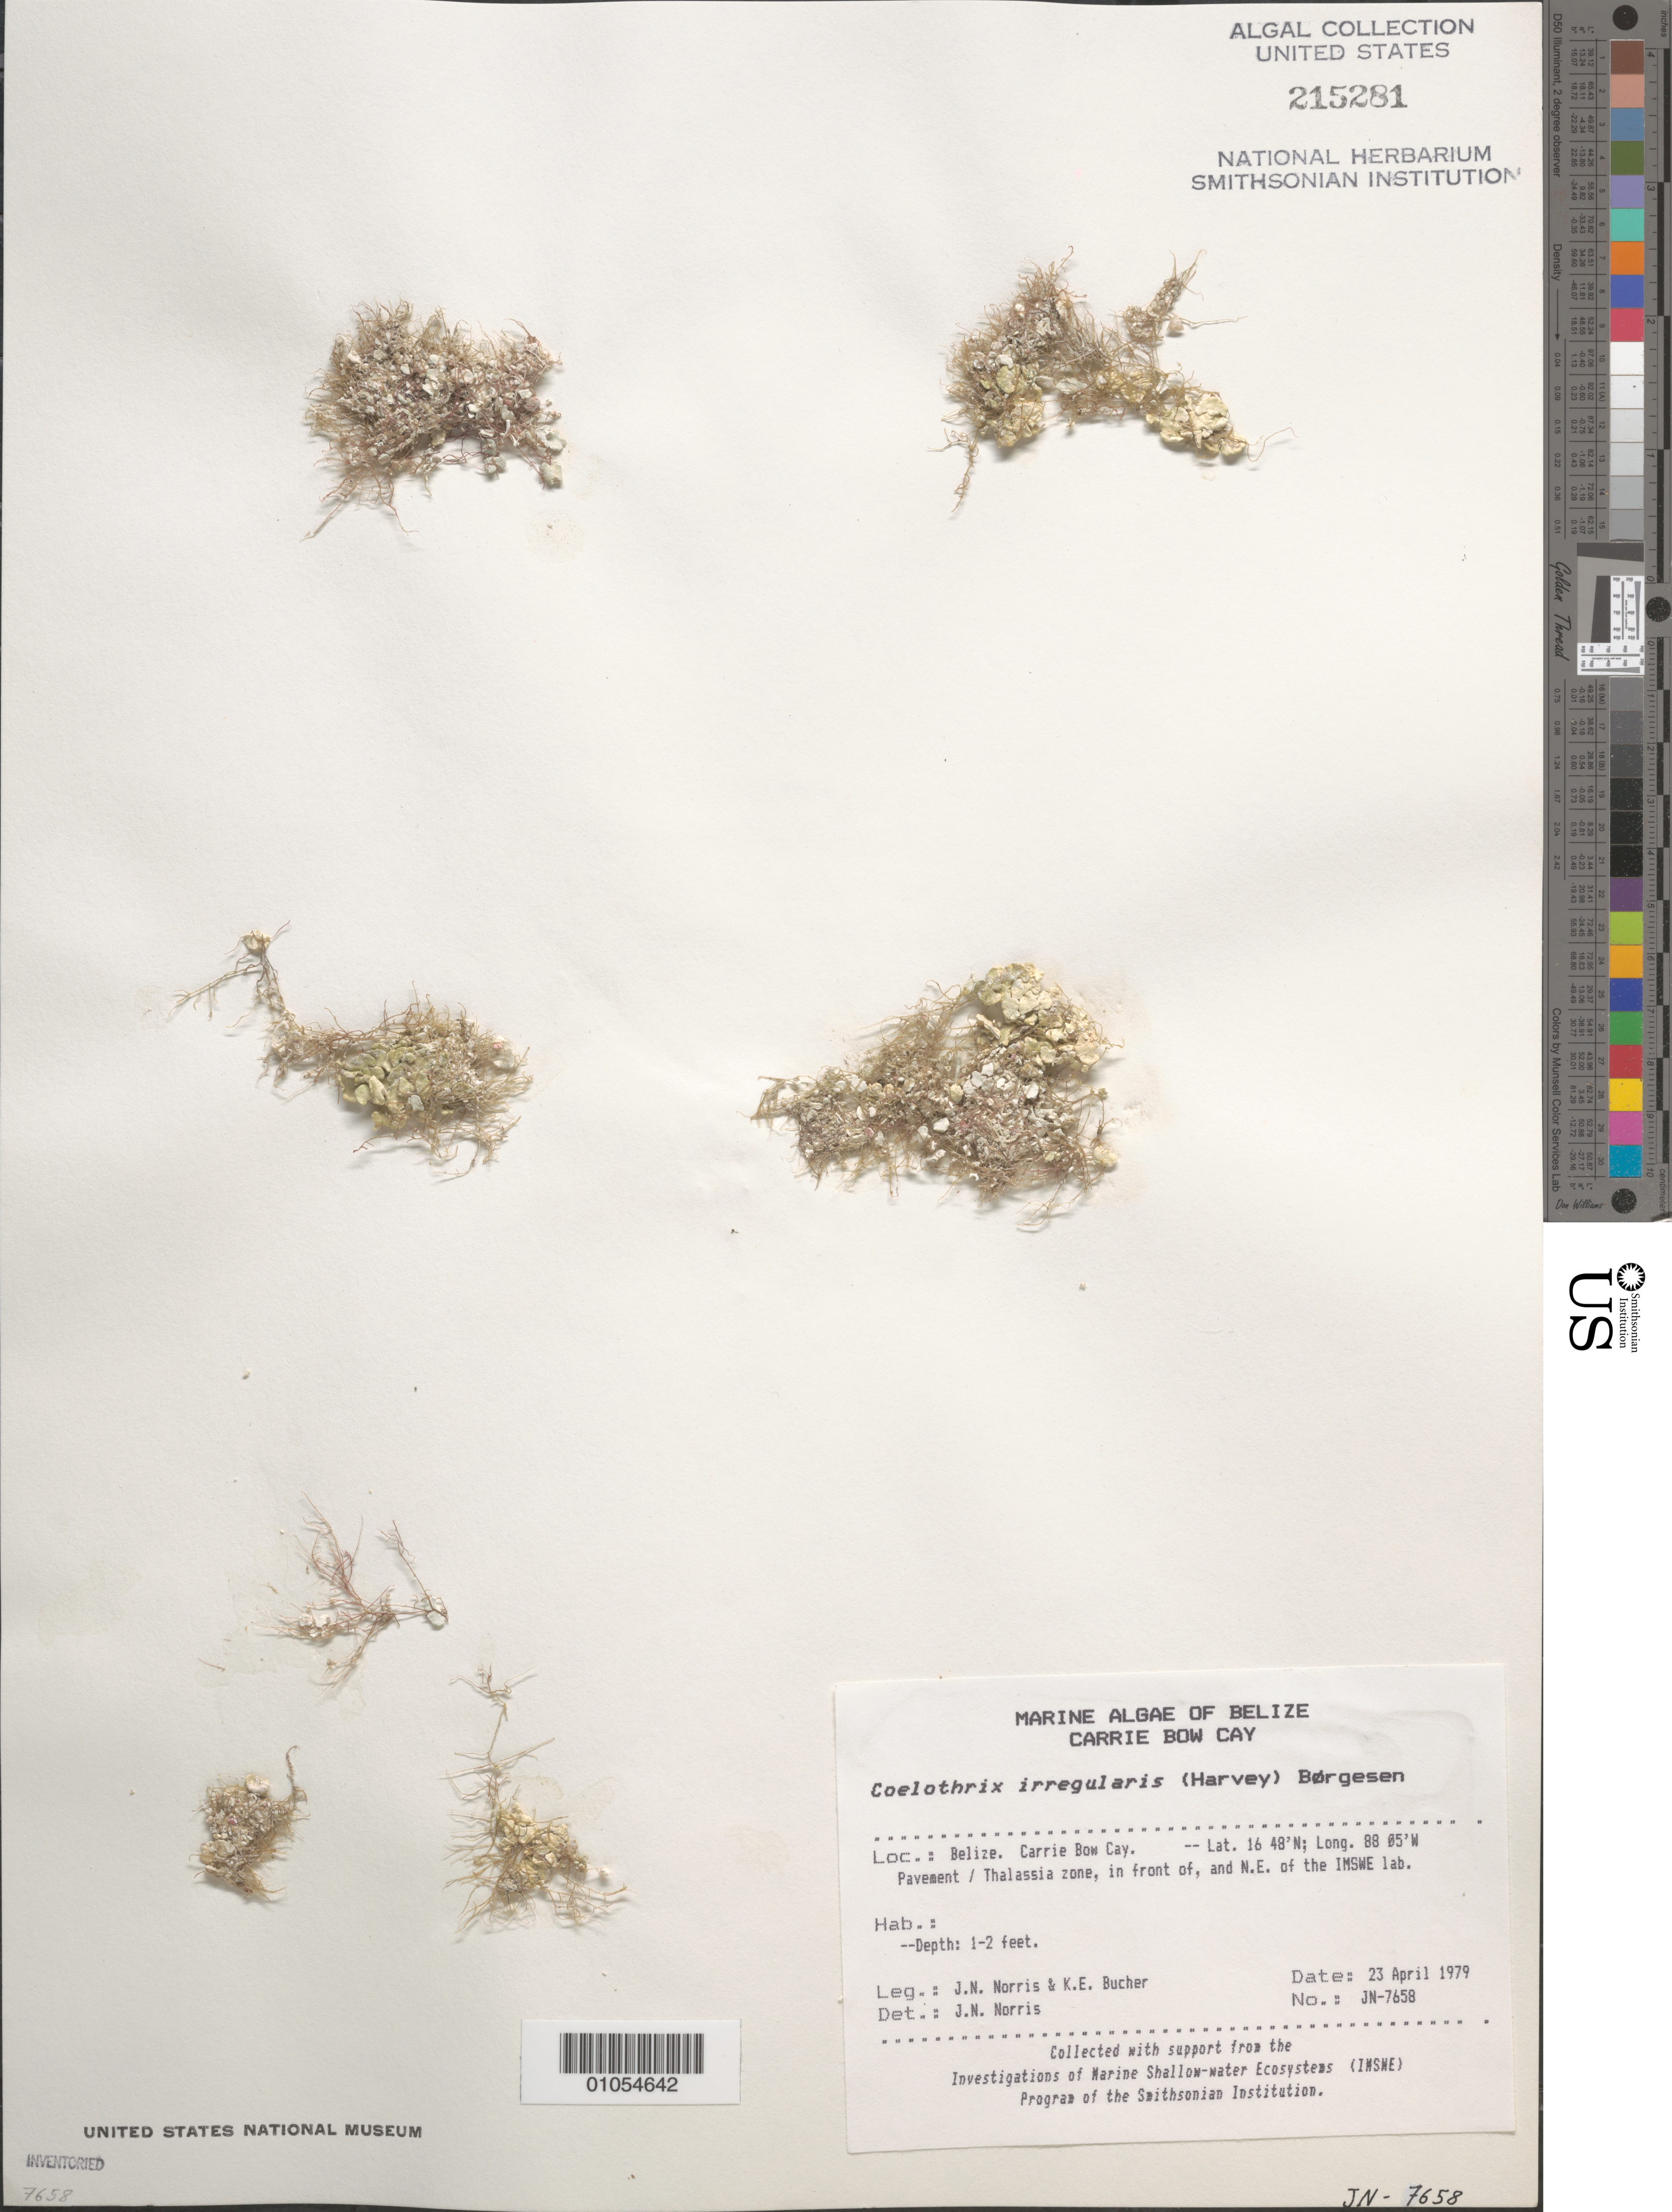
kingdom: Plantae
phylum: Rhodophyta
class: Florideophyceae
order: Rhodymeniales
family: Champiaceae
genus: Coelothrix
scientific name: Coelothrix irregularis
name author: (Harv.) Børgesen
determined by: Norris, James N.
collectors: J. N. Norris & K. E. Bucher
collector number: JN-7658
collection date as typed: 23 Apr 1979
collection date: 1979-04-23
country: Belize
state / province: Stann Creek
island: Carrie Bow Cay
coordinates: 16 48'N, 88 05'W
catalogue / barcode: US 215281